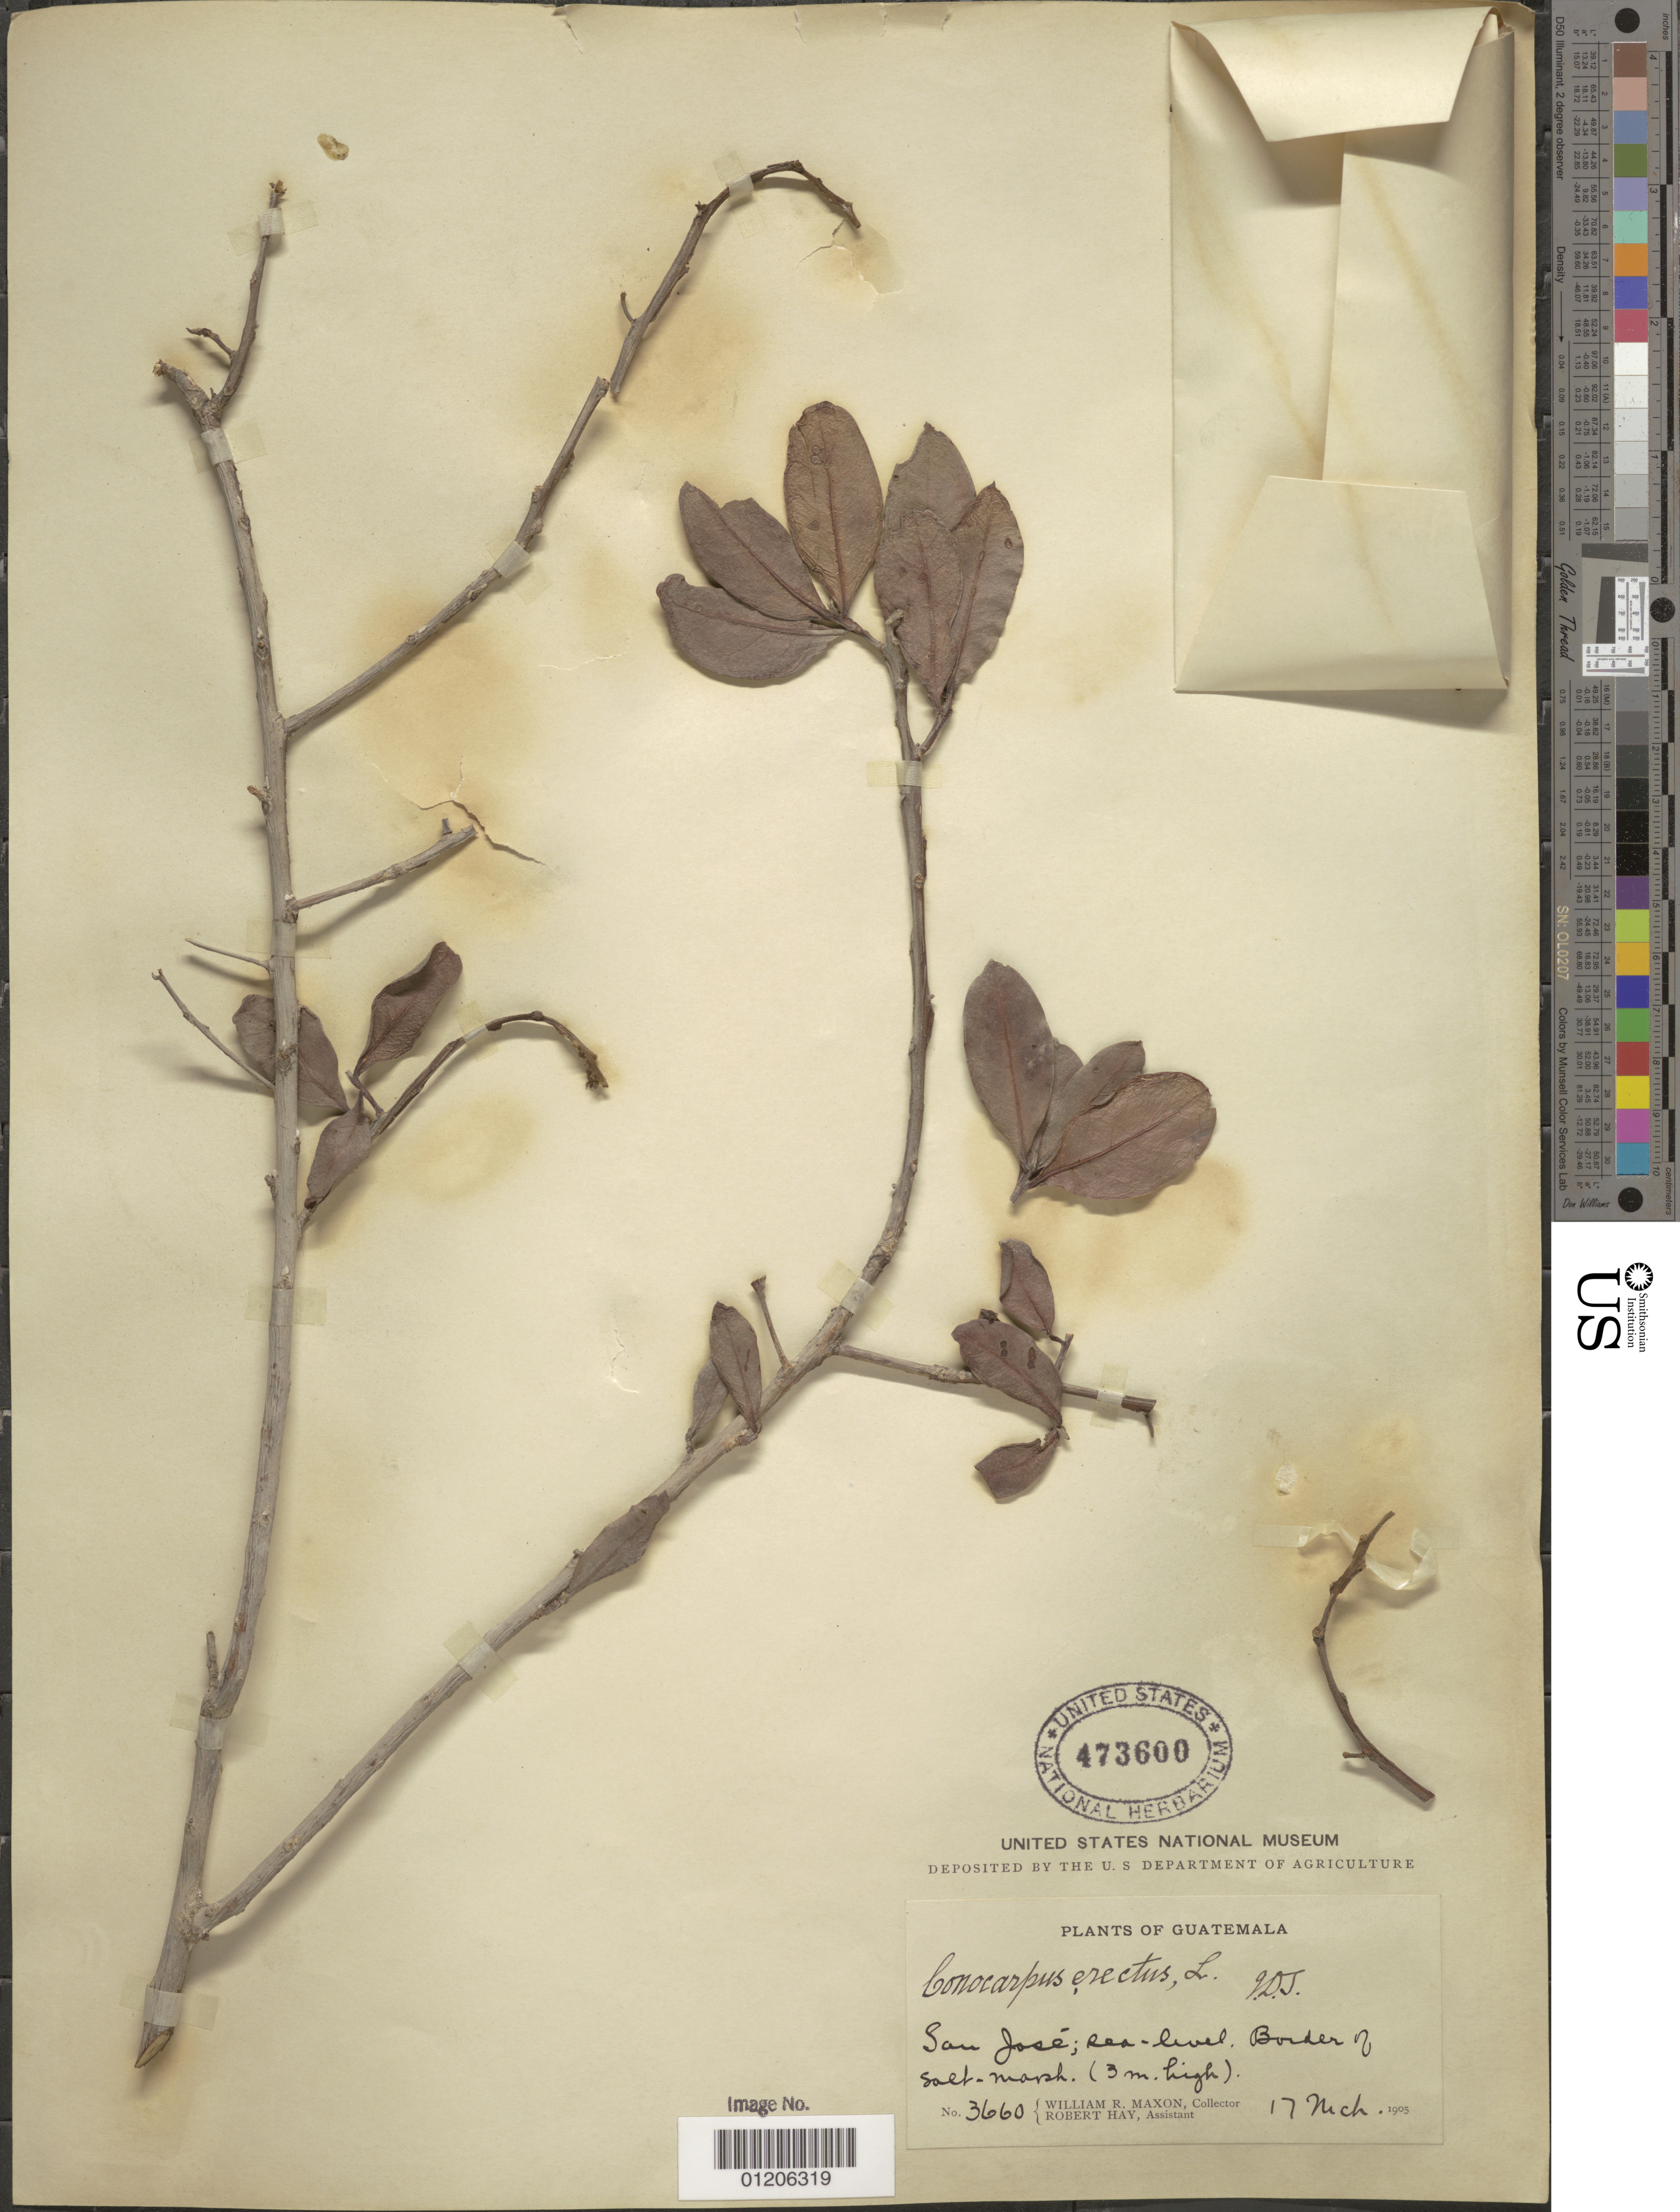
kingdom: Plantae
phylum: Tracheophyta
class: Magnoliopsida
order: Myrtales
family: Combretaceae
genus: Conocarpus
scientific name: Conocarpus erectus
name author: L.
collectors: W. R. Maxon & R. Hay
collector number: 3660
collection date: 1905-03-17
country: Guatemala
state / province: Escuintla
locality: San Jose, border of salt marsh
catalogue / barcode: US 473600